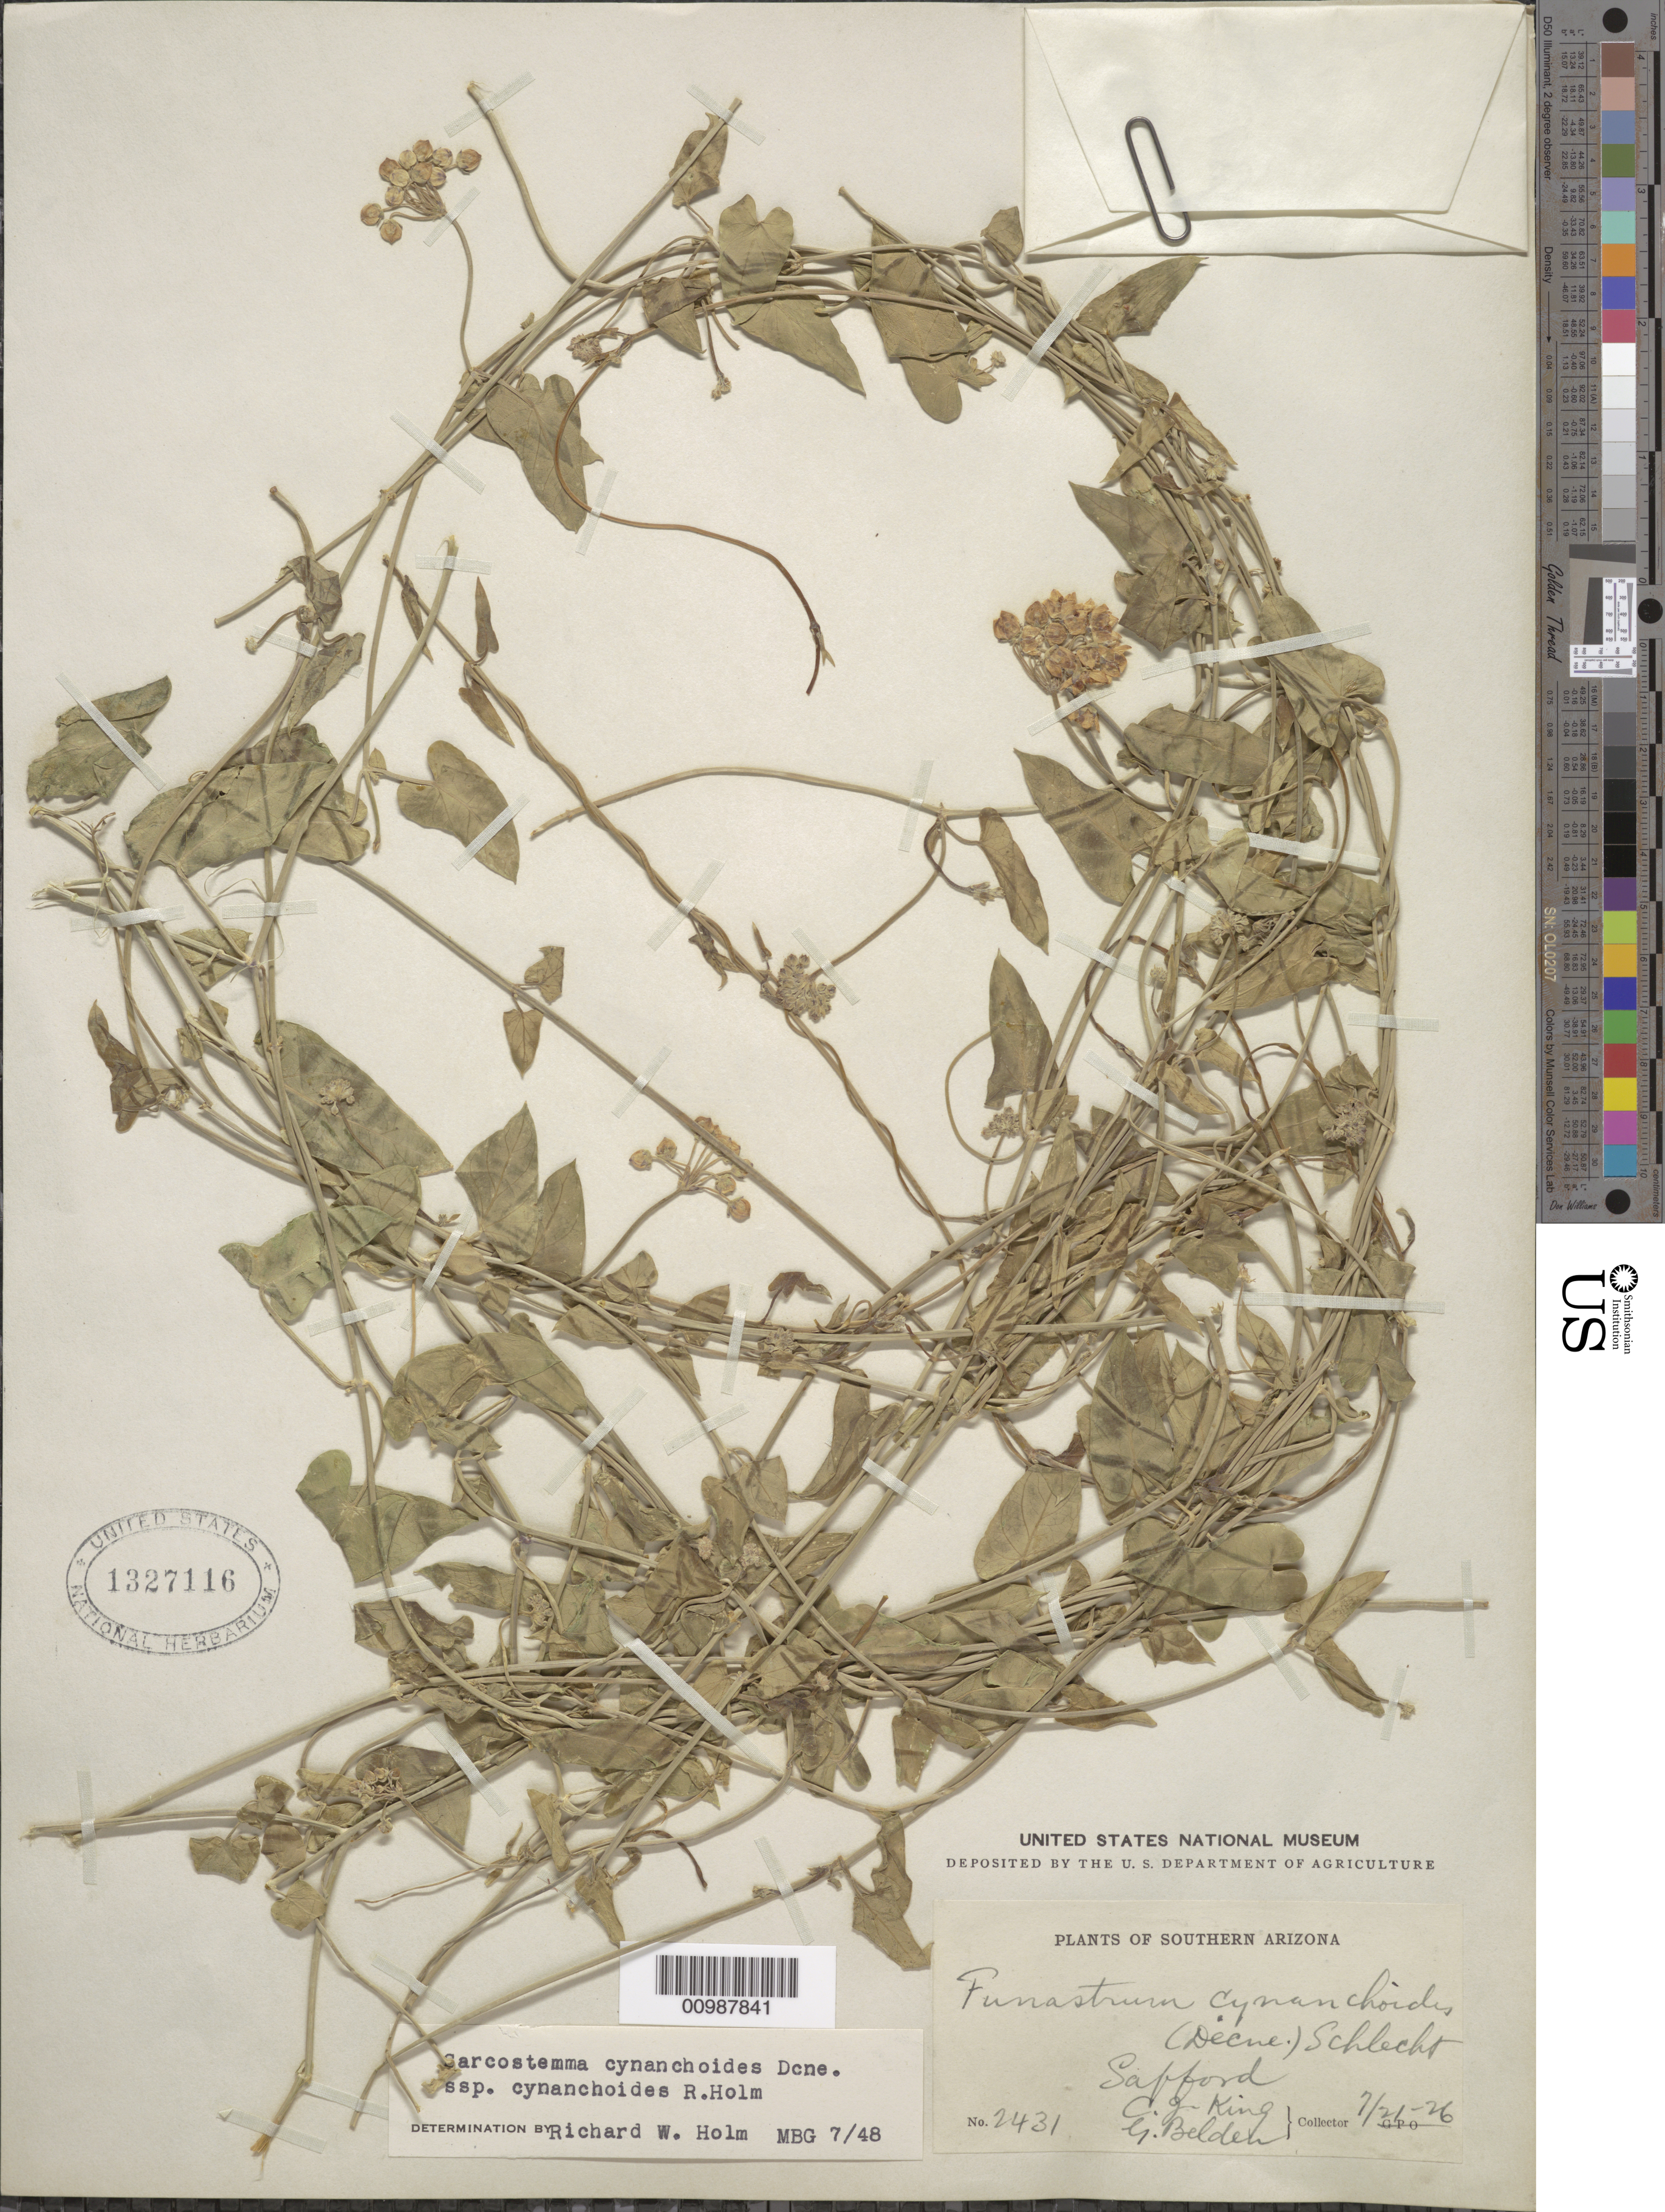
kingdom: Plantae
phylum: Tracheophyta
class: Magnoliopsida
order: Gentianales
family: Apocynaceae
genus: Sarcostemma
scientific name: Sarcostemma cynanchoides subsp. hartwegii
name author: (Vail) R.W. Holm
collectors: C. J. King & G. Belden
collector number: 2431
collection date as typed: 21 Jul 1926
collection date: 1926-07-21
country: United States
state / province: Arizona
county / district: Graham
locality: Safford.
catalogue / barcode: US 1327116